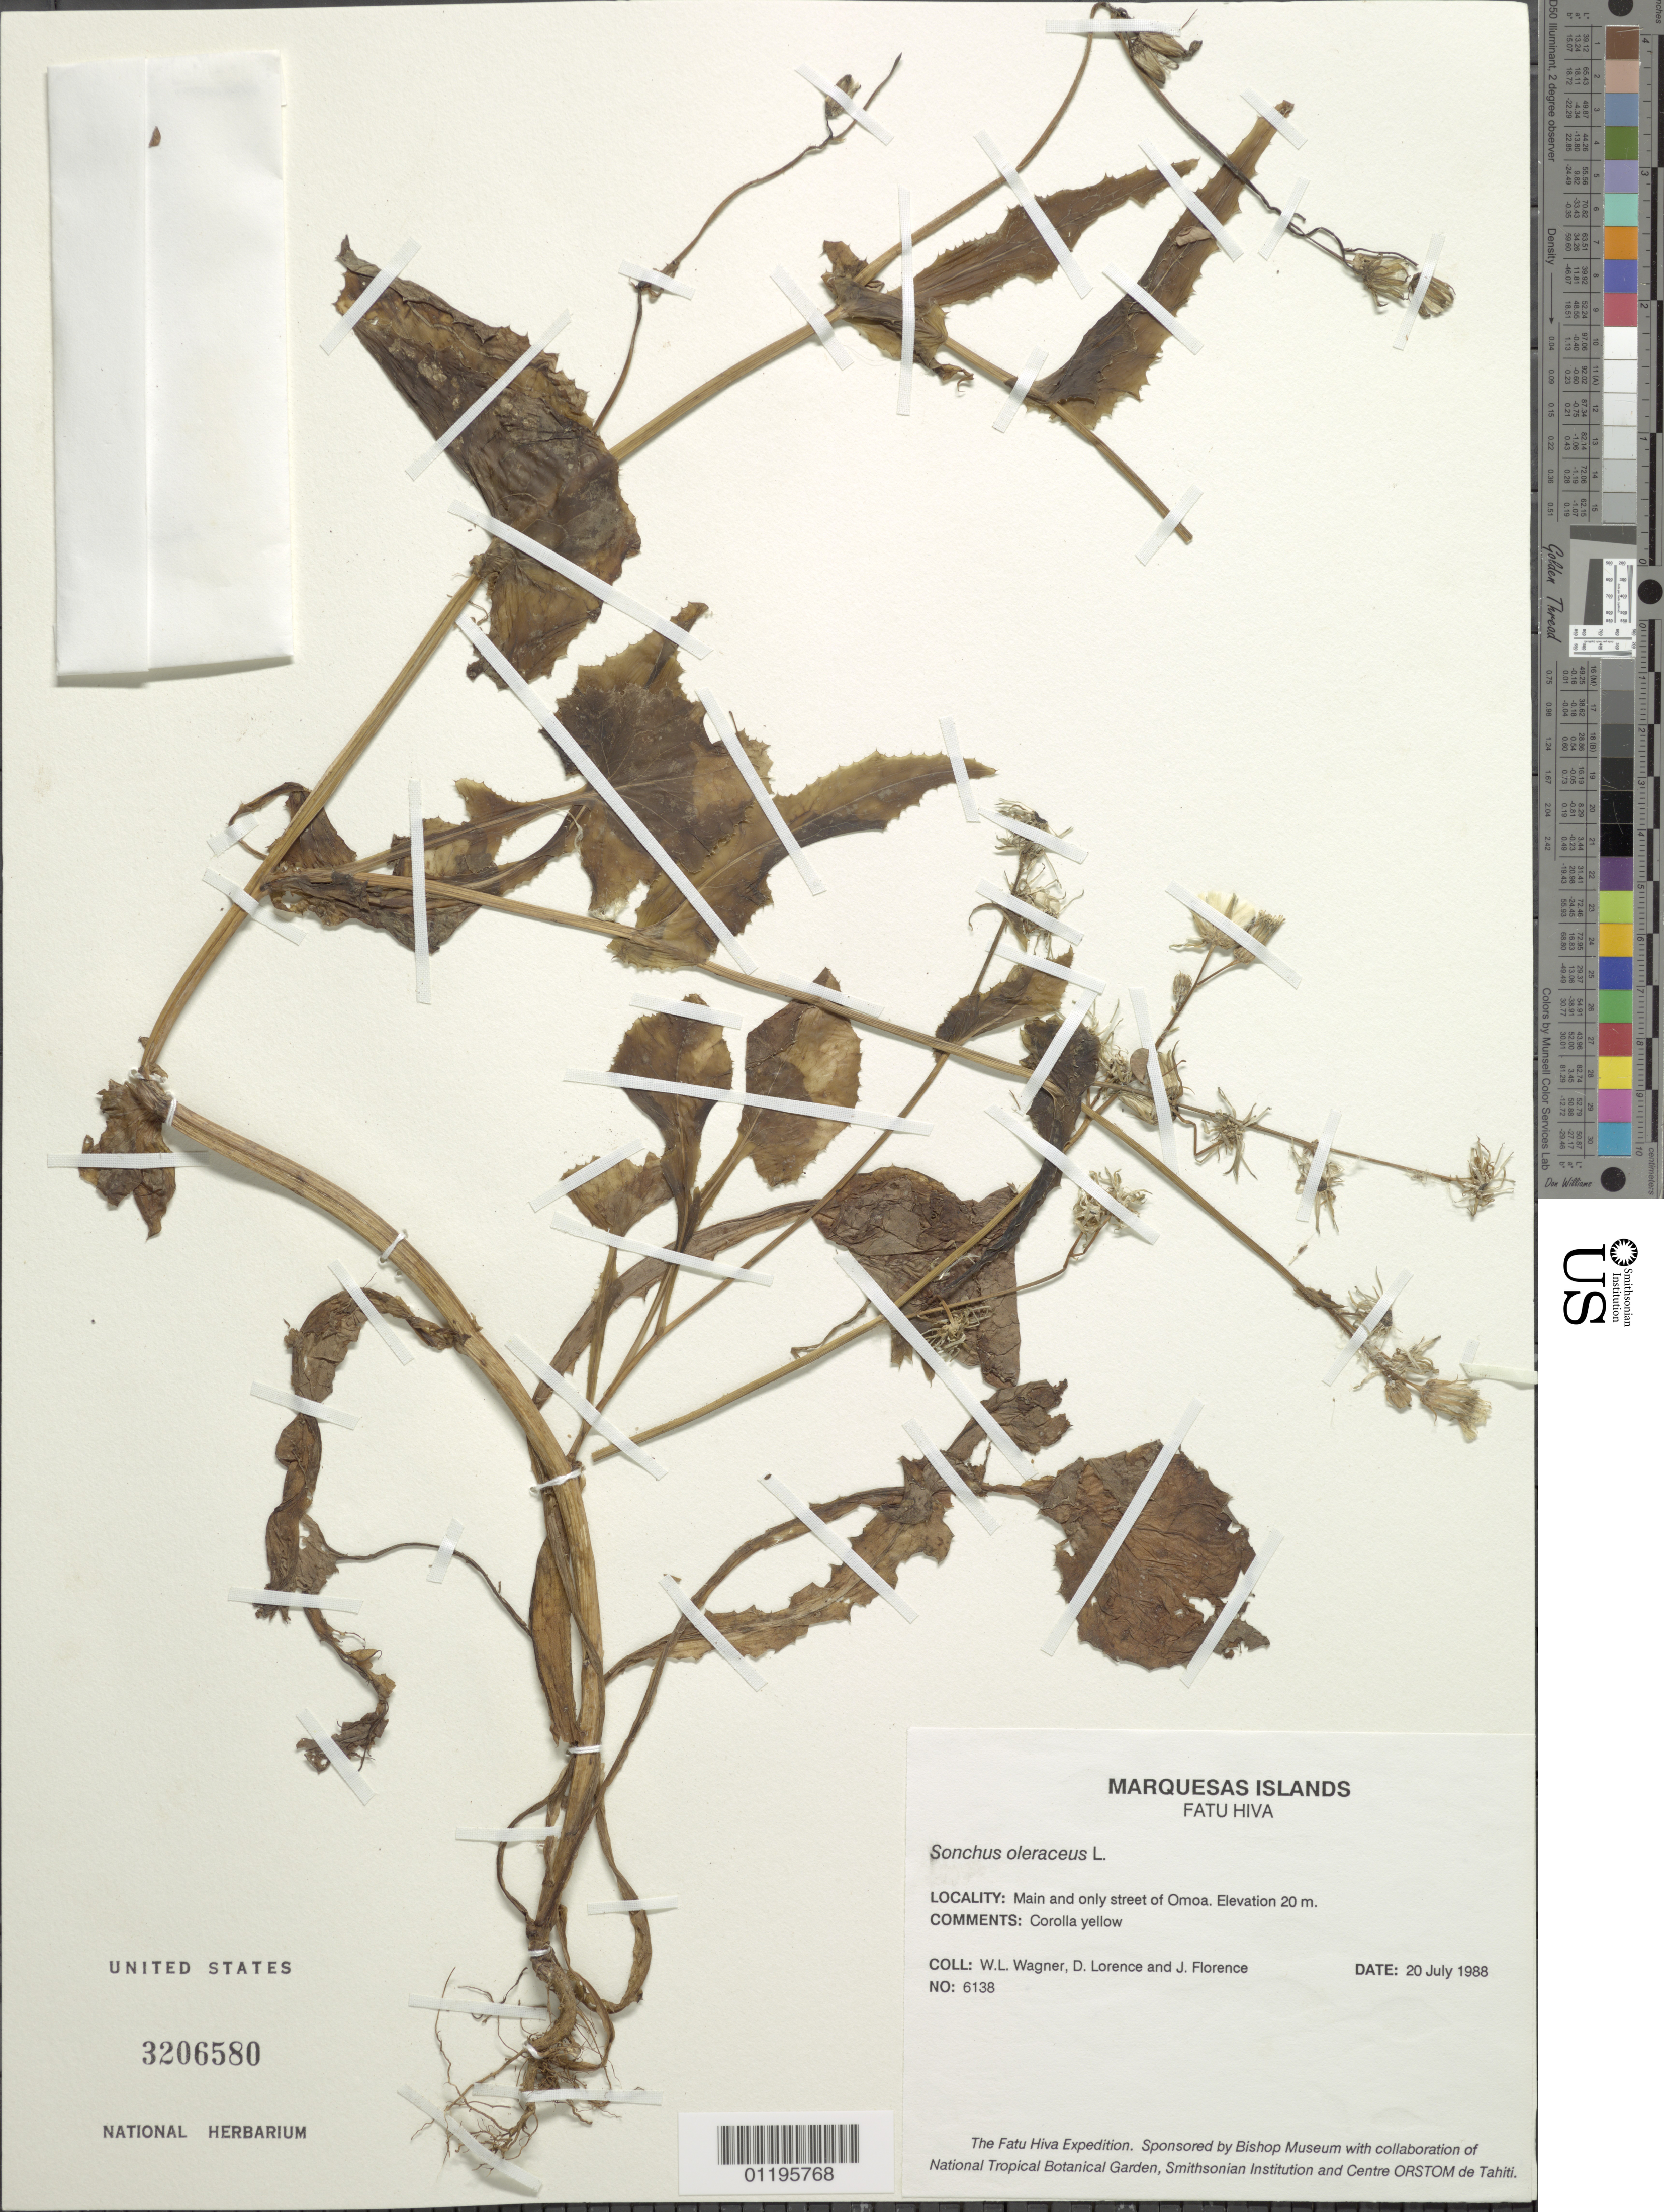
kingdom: Plantae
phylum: Tracheophyta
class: Magnoliopsida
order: Asterales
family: Asteraceae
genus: Sonchus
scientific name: Sonchus oleraceus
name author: L.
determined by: Florence, J.; Wagner, W. L.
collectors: W. L. Wagner, D. Lorence & J. Florence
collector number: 6138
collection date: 1988-07-20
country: French Polynesia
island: Fatu Hiva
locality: main and only street of 'Omo'a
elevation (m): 20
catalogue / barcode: US 3206580